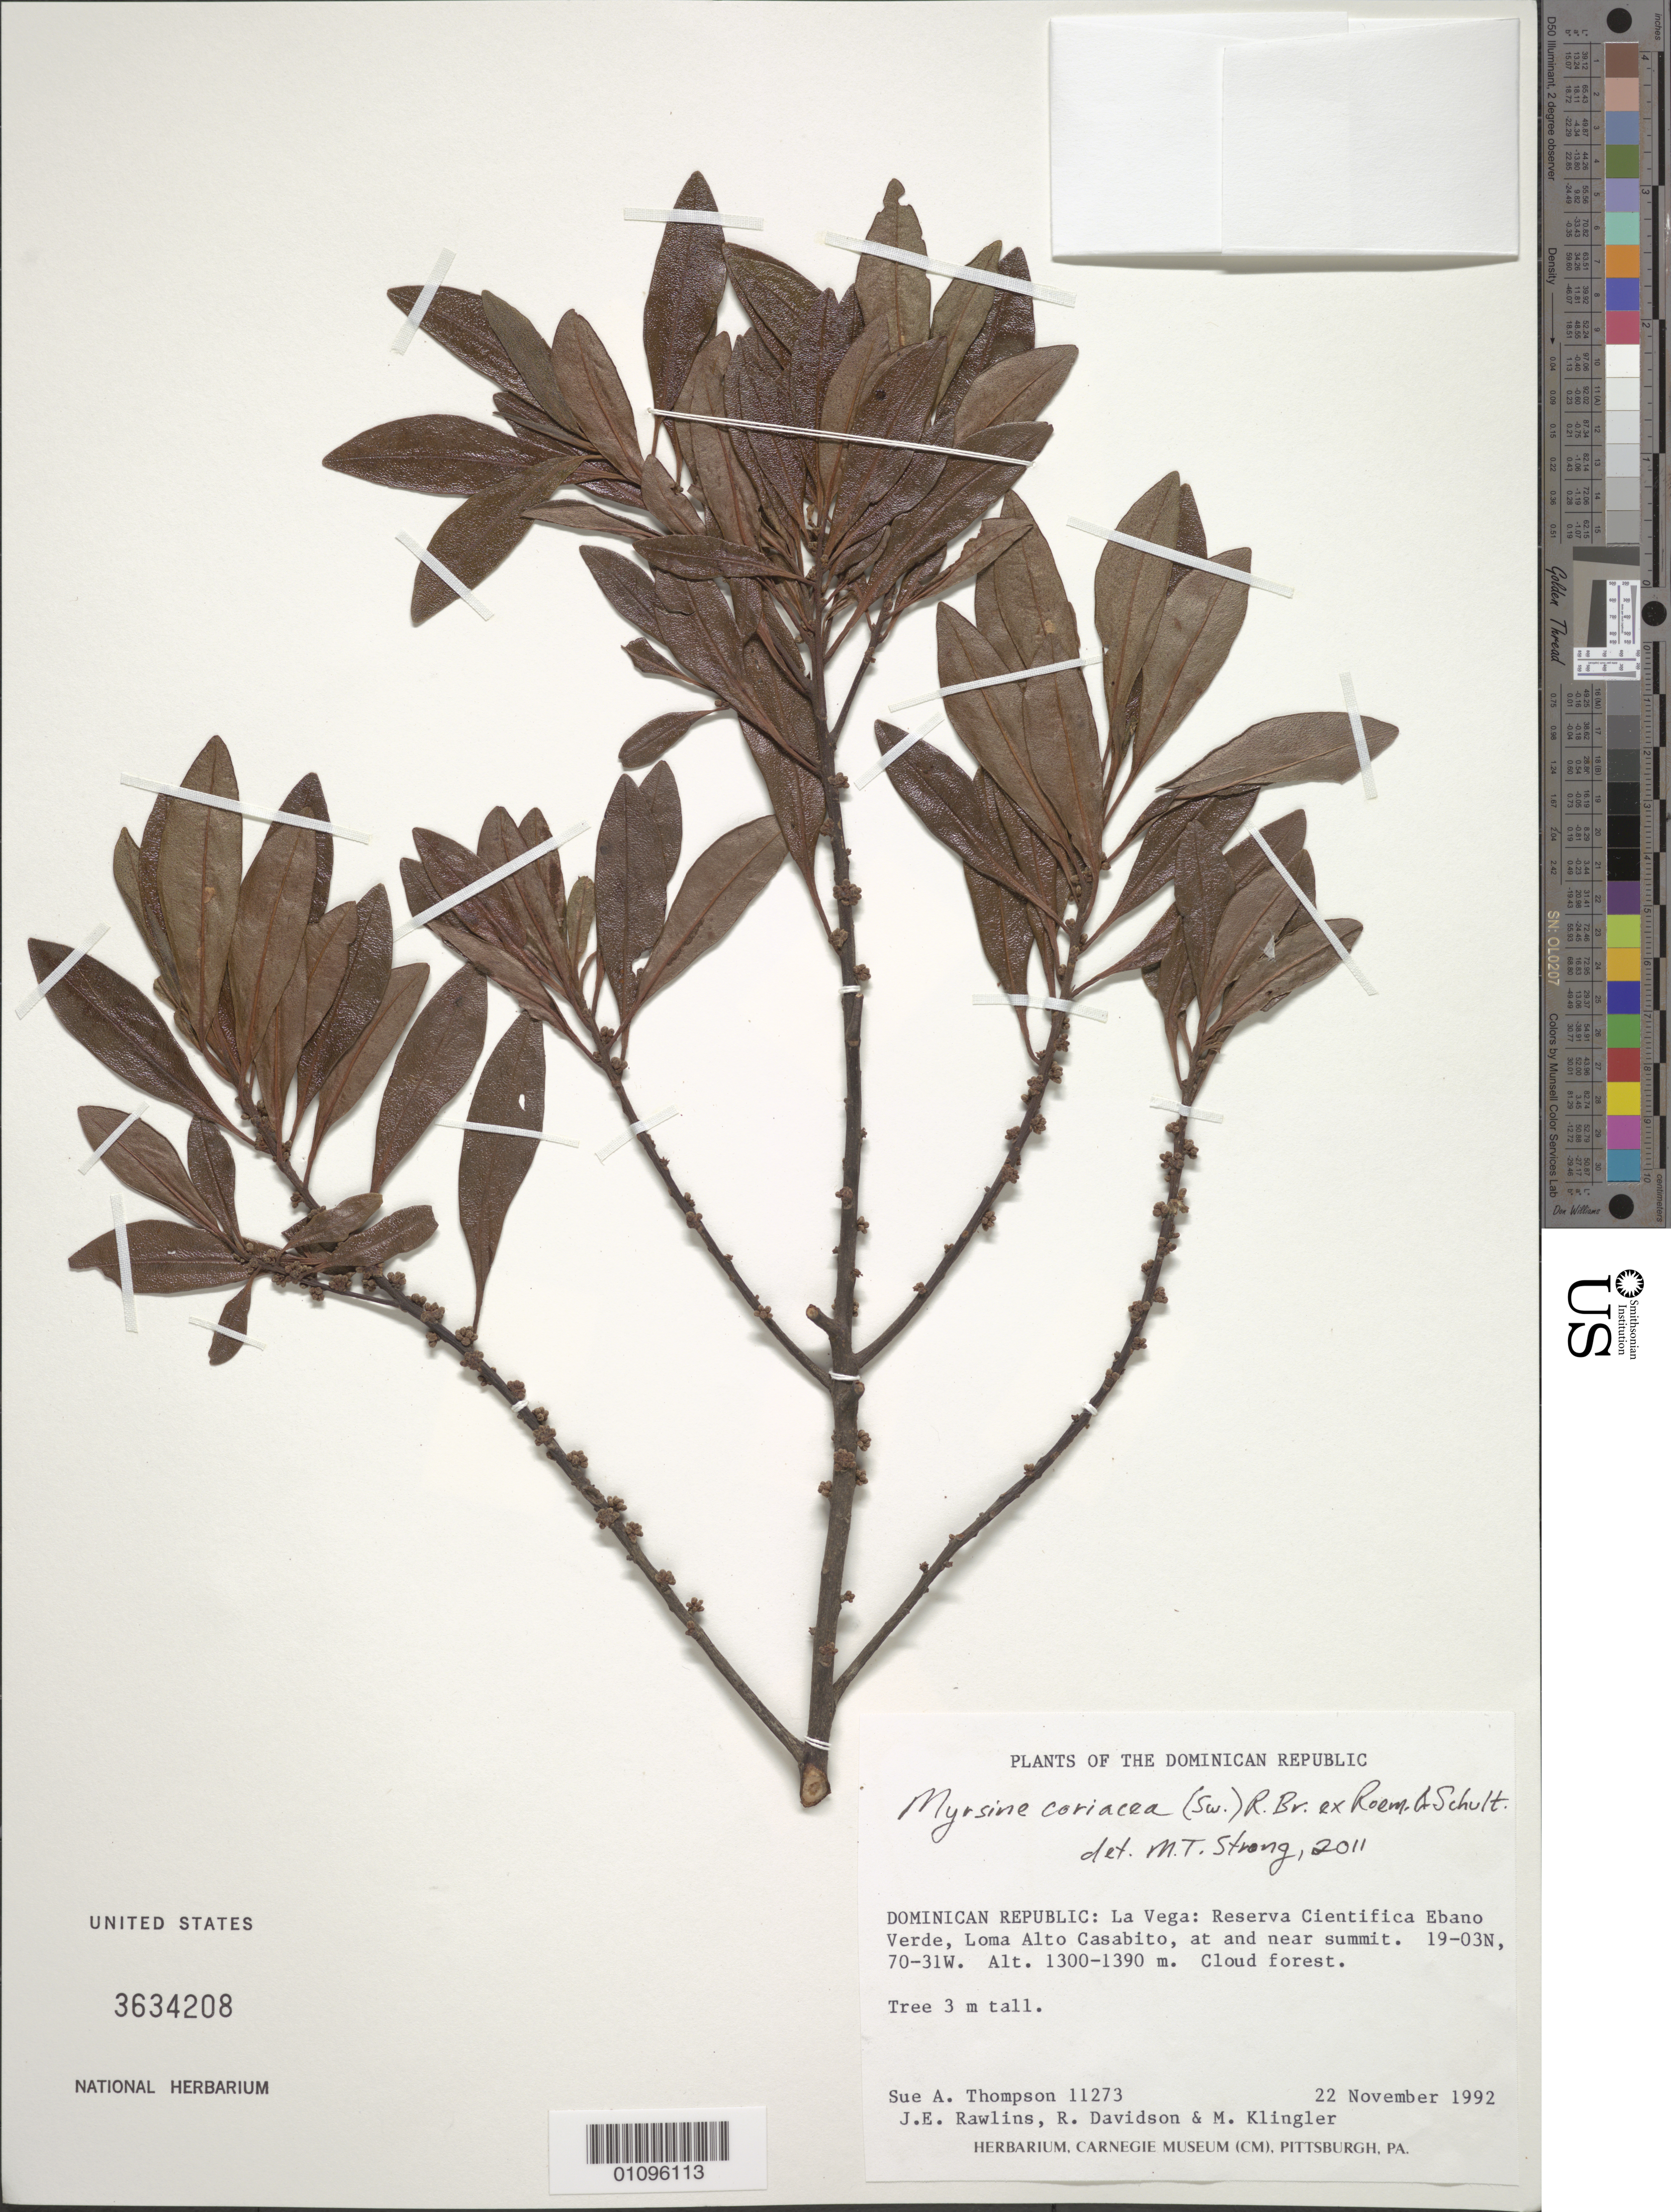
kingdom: Plantae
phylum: Tracheophyta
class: Magnoliopsida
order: Ericales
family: Primulaceae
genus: Myrsine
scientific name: Myrsine coriacea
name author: (Sw.) R. Br. ex Roem. & Schult.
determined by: Strong, M. T., (US), Smithsonian Institution - National Museum of Natural History (UNITED STATES)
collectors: S. A. Thompson, J. Rawlins, R. Davidson & M. Klingler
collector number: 11273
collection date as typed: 22 Nov 1992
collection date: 1992-11-22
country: Dominican Republic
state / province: La Vega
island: Hispaniola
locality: Reserva Cientifica Ebano Verde, Loma Alto Casabito, at and near summit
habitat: Cloud forest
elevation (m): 1300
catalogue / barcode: US 3634208